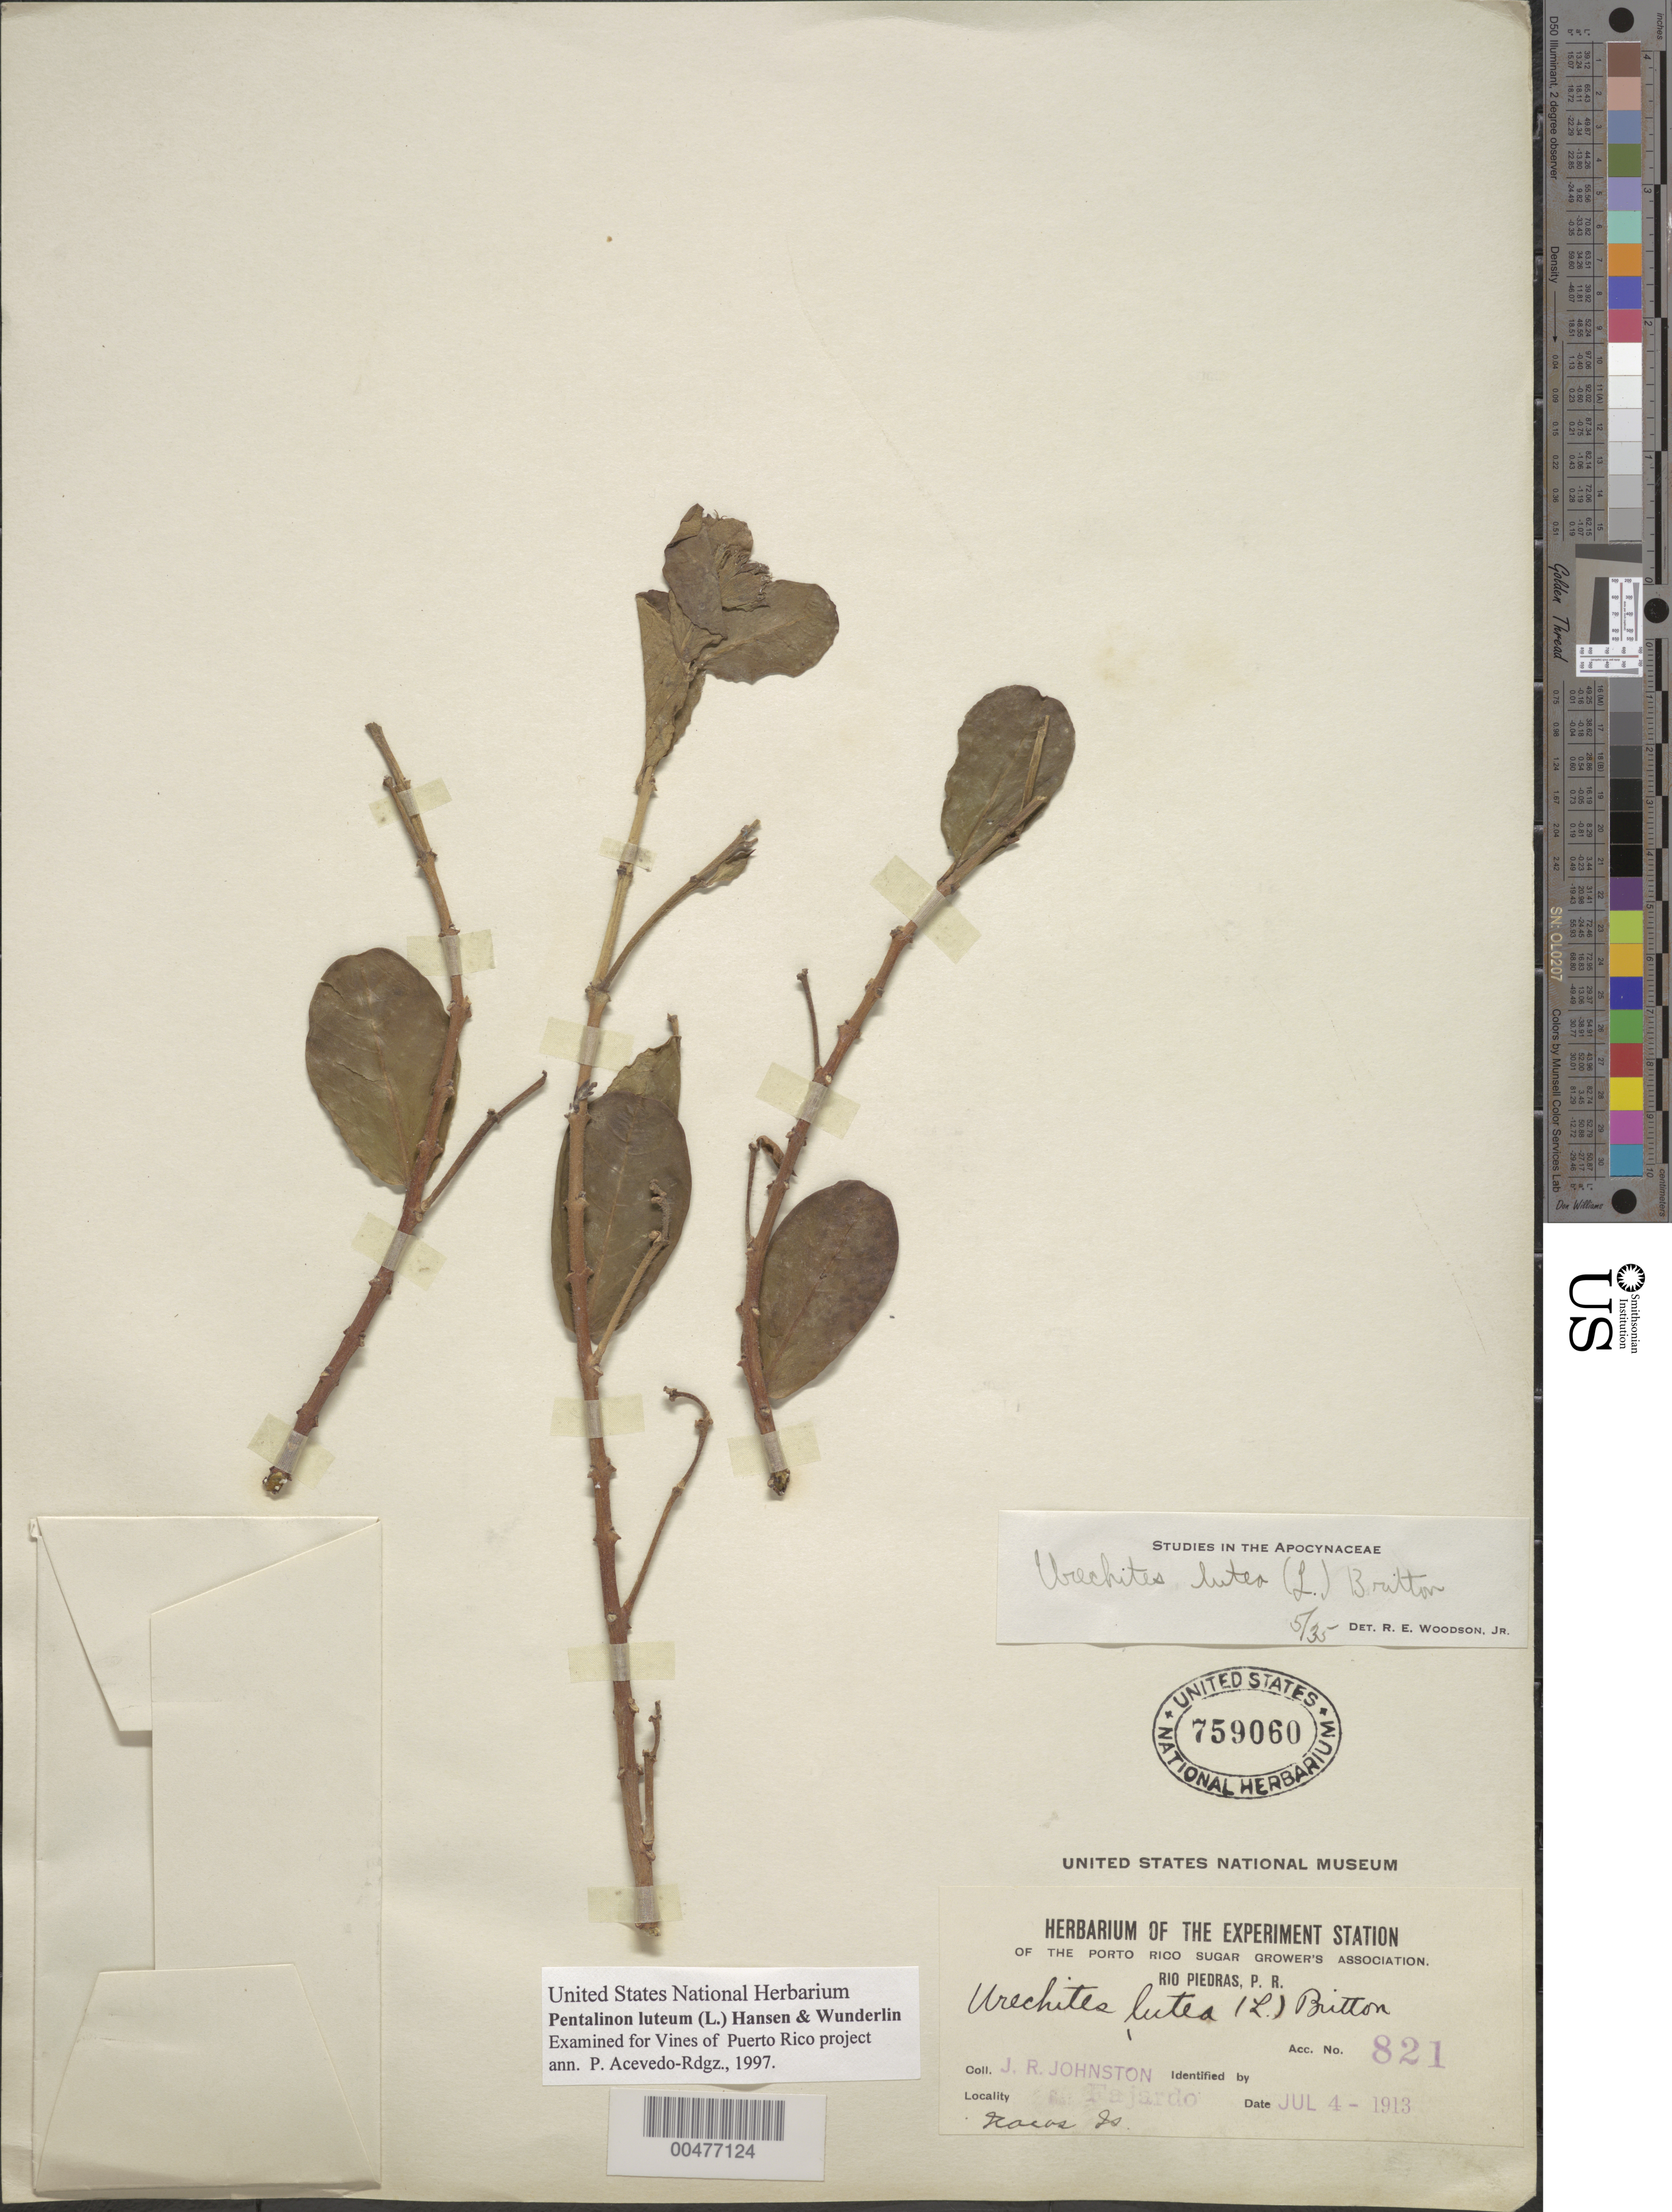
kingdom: Plantae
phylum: Tracheophyta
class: Magnoliopsida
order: Gentianales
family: Apocynaceae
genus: Urechites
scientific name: Urechites lutea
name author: (L.) Britton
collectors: J. Johnston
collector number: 821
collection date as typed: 04 Jul 1913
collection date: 1913-07-04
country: Puerto Rico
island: Greater Antilles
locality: Icacos: Fajardo.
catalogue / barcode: US 759060